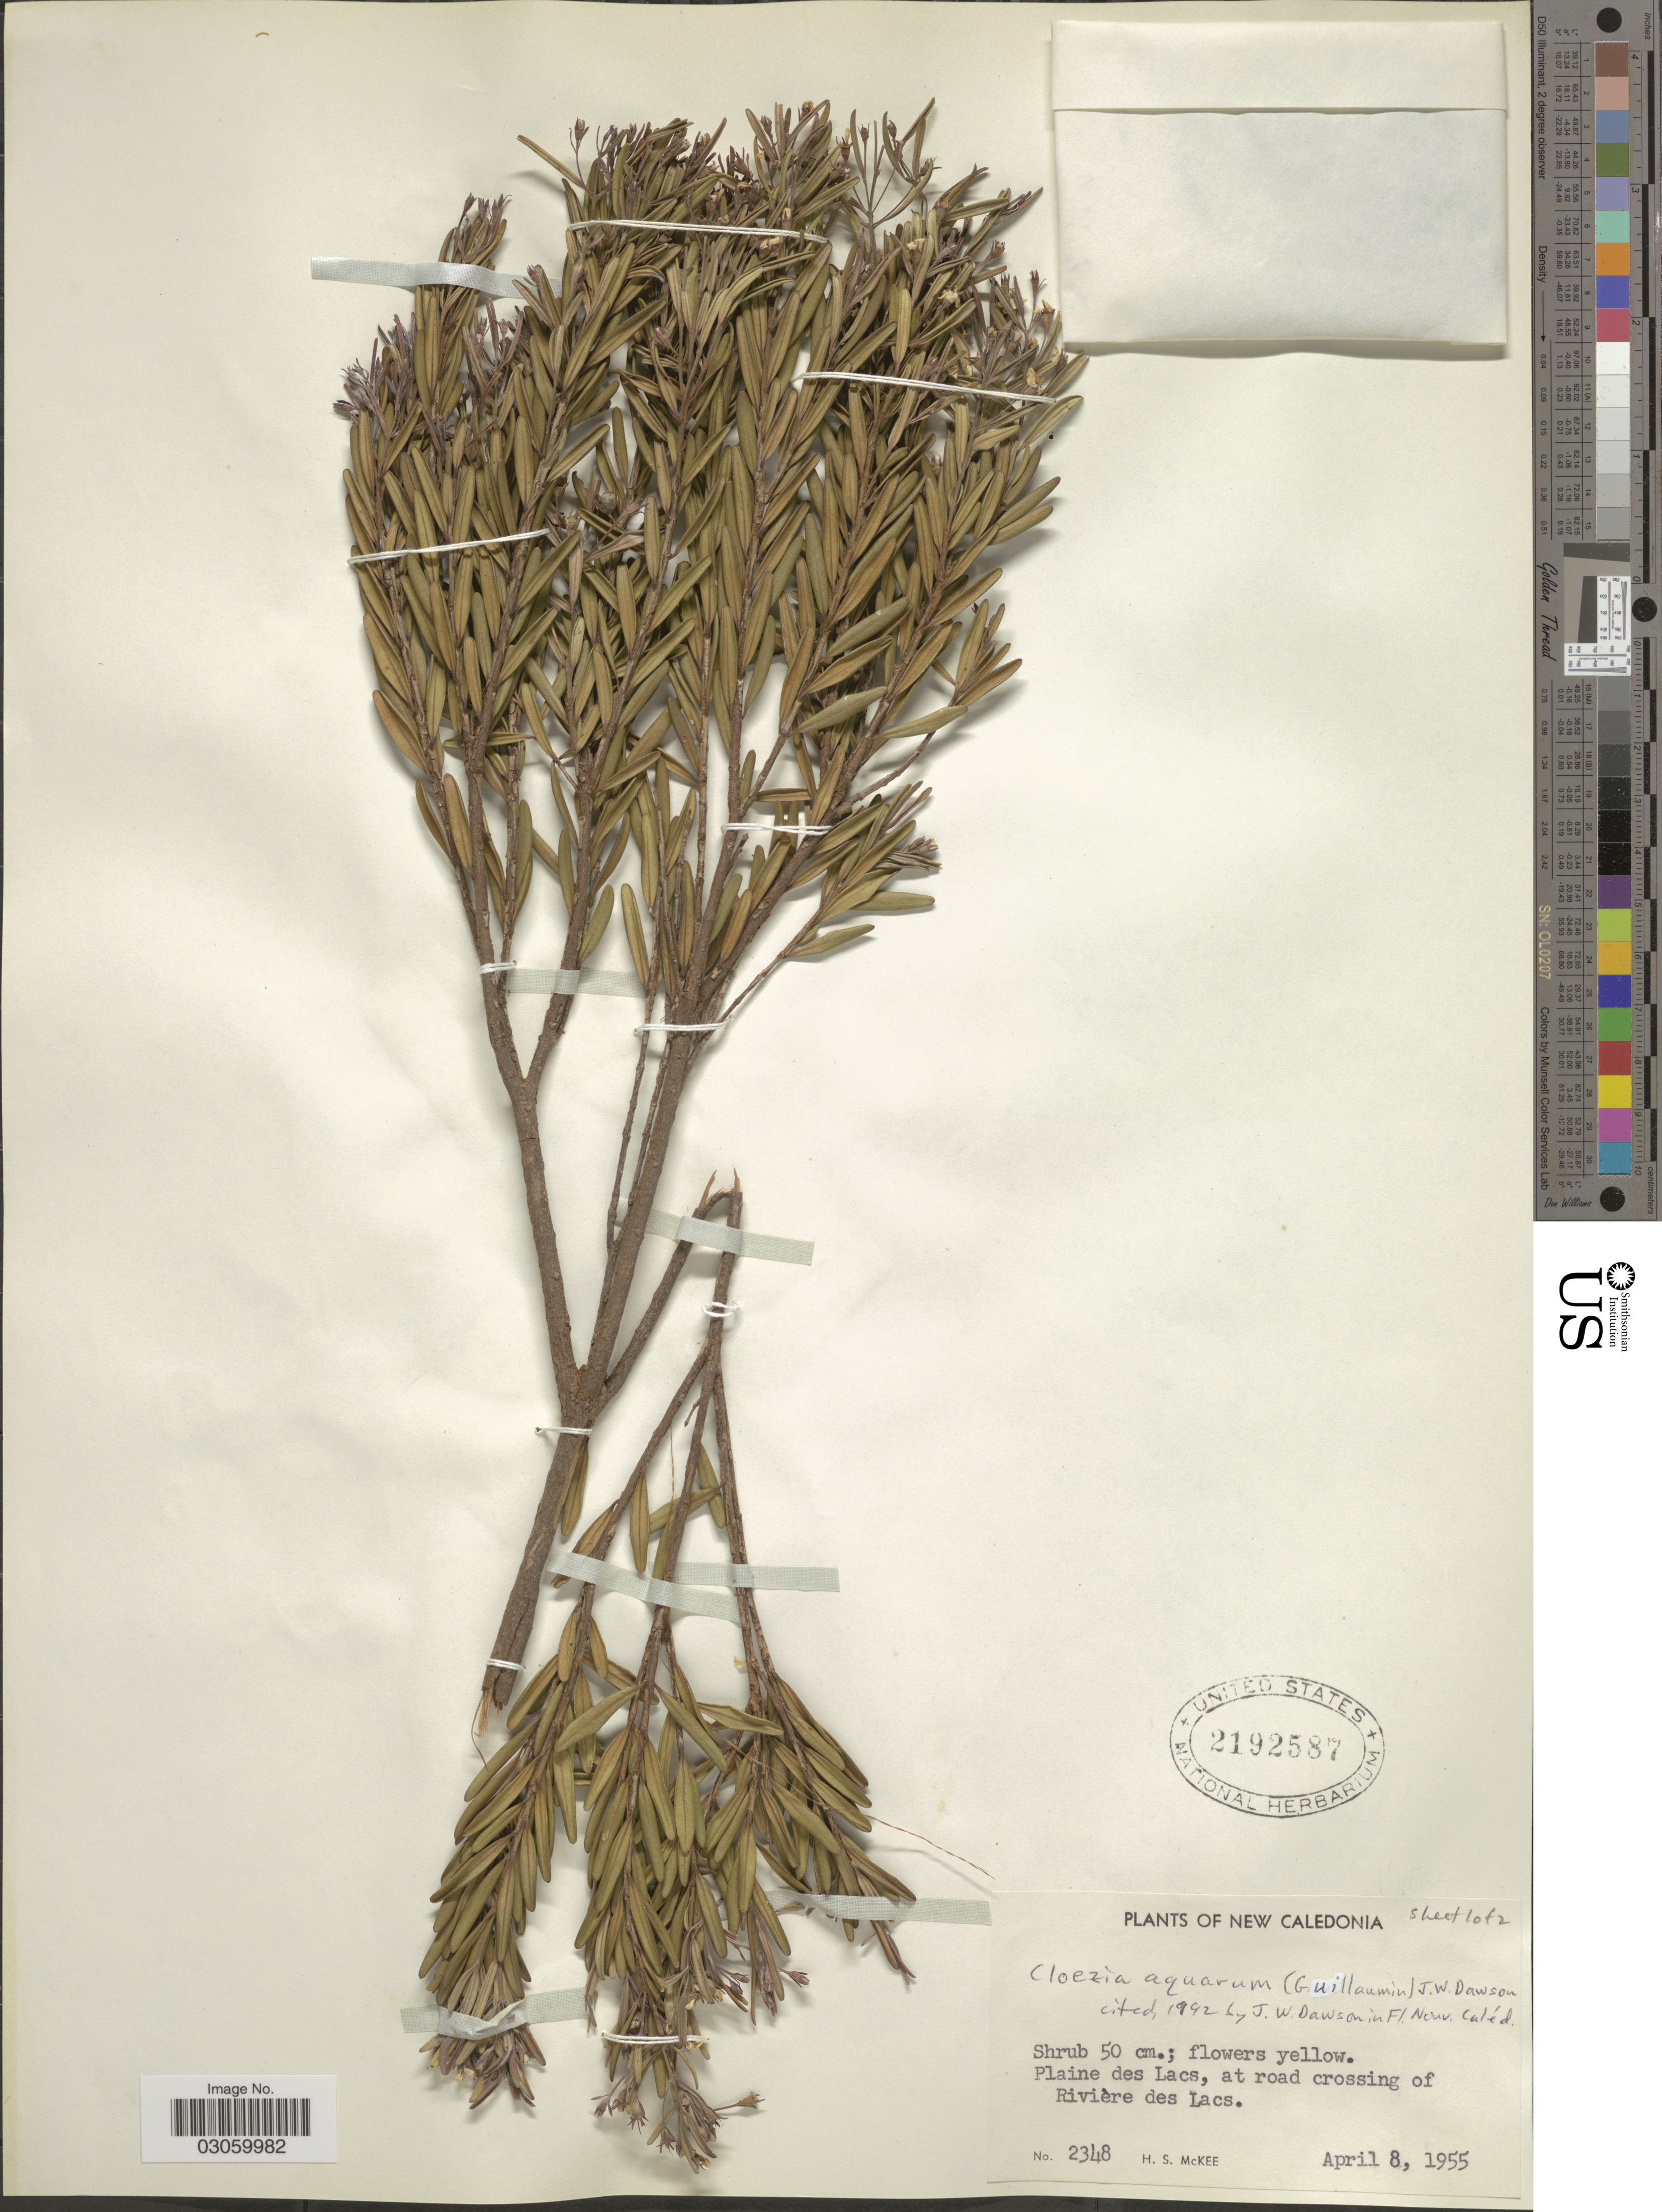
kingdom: Plantae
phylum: Tracheophyta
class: Magnoliopsida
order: Myrtales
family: Myrtaceae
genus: Cloezia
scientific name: Cloezia aquarum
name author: (Guillaumin) J.W. Dawson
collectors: H. S. McKee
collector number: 2348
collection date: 1955-04-08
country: New Caledonia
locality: Plaine des Lacs, at road crossing of Rivière des Lacs.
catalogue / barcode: US 2192587